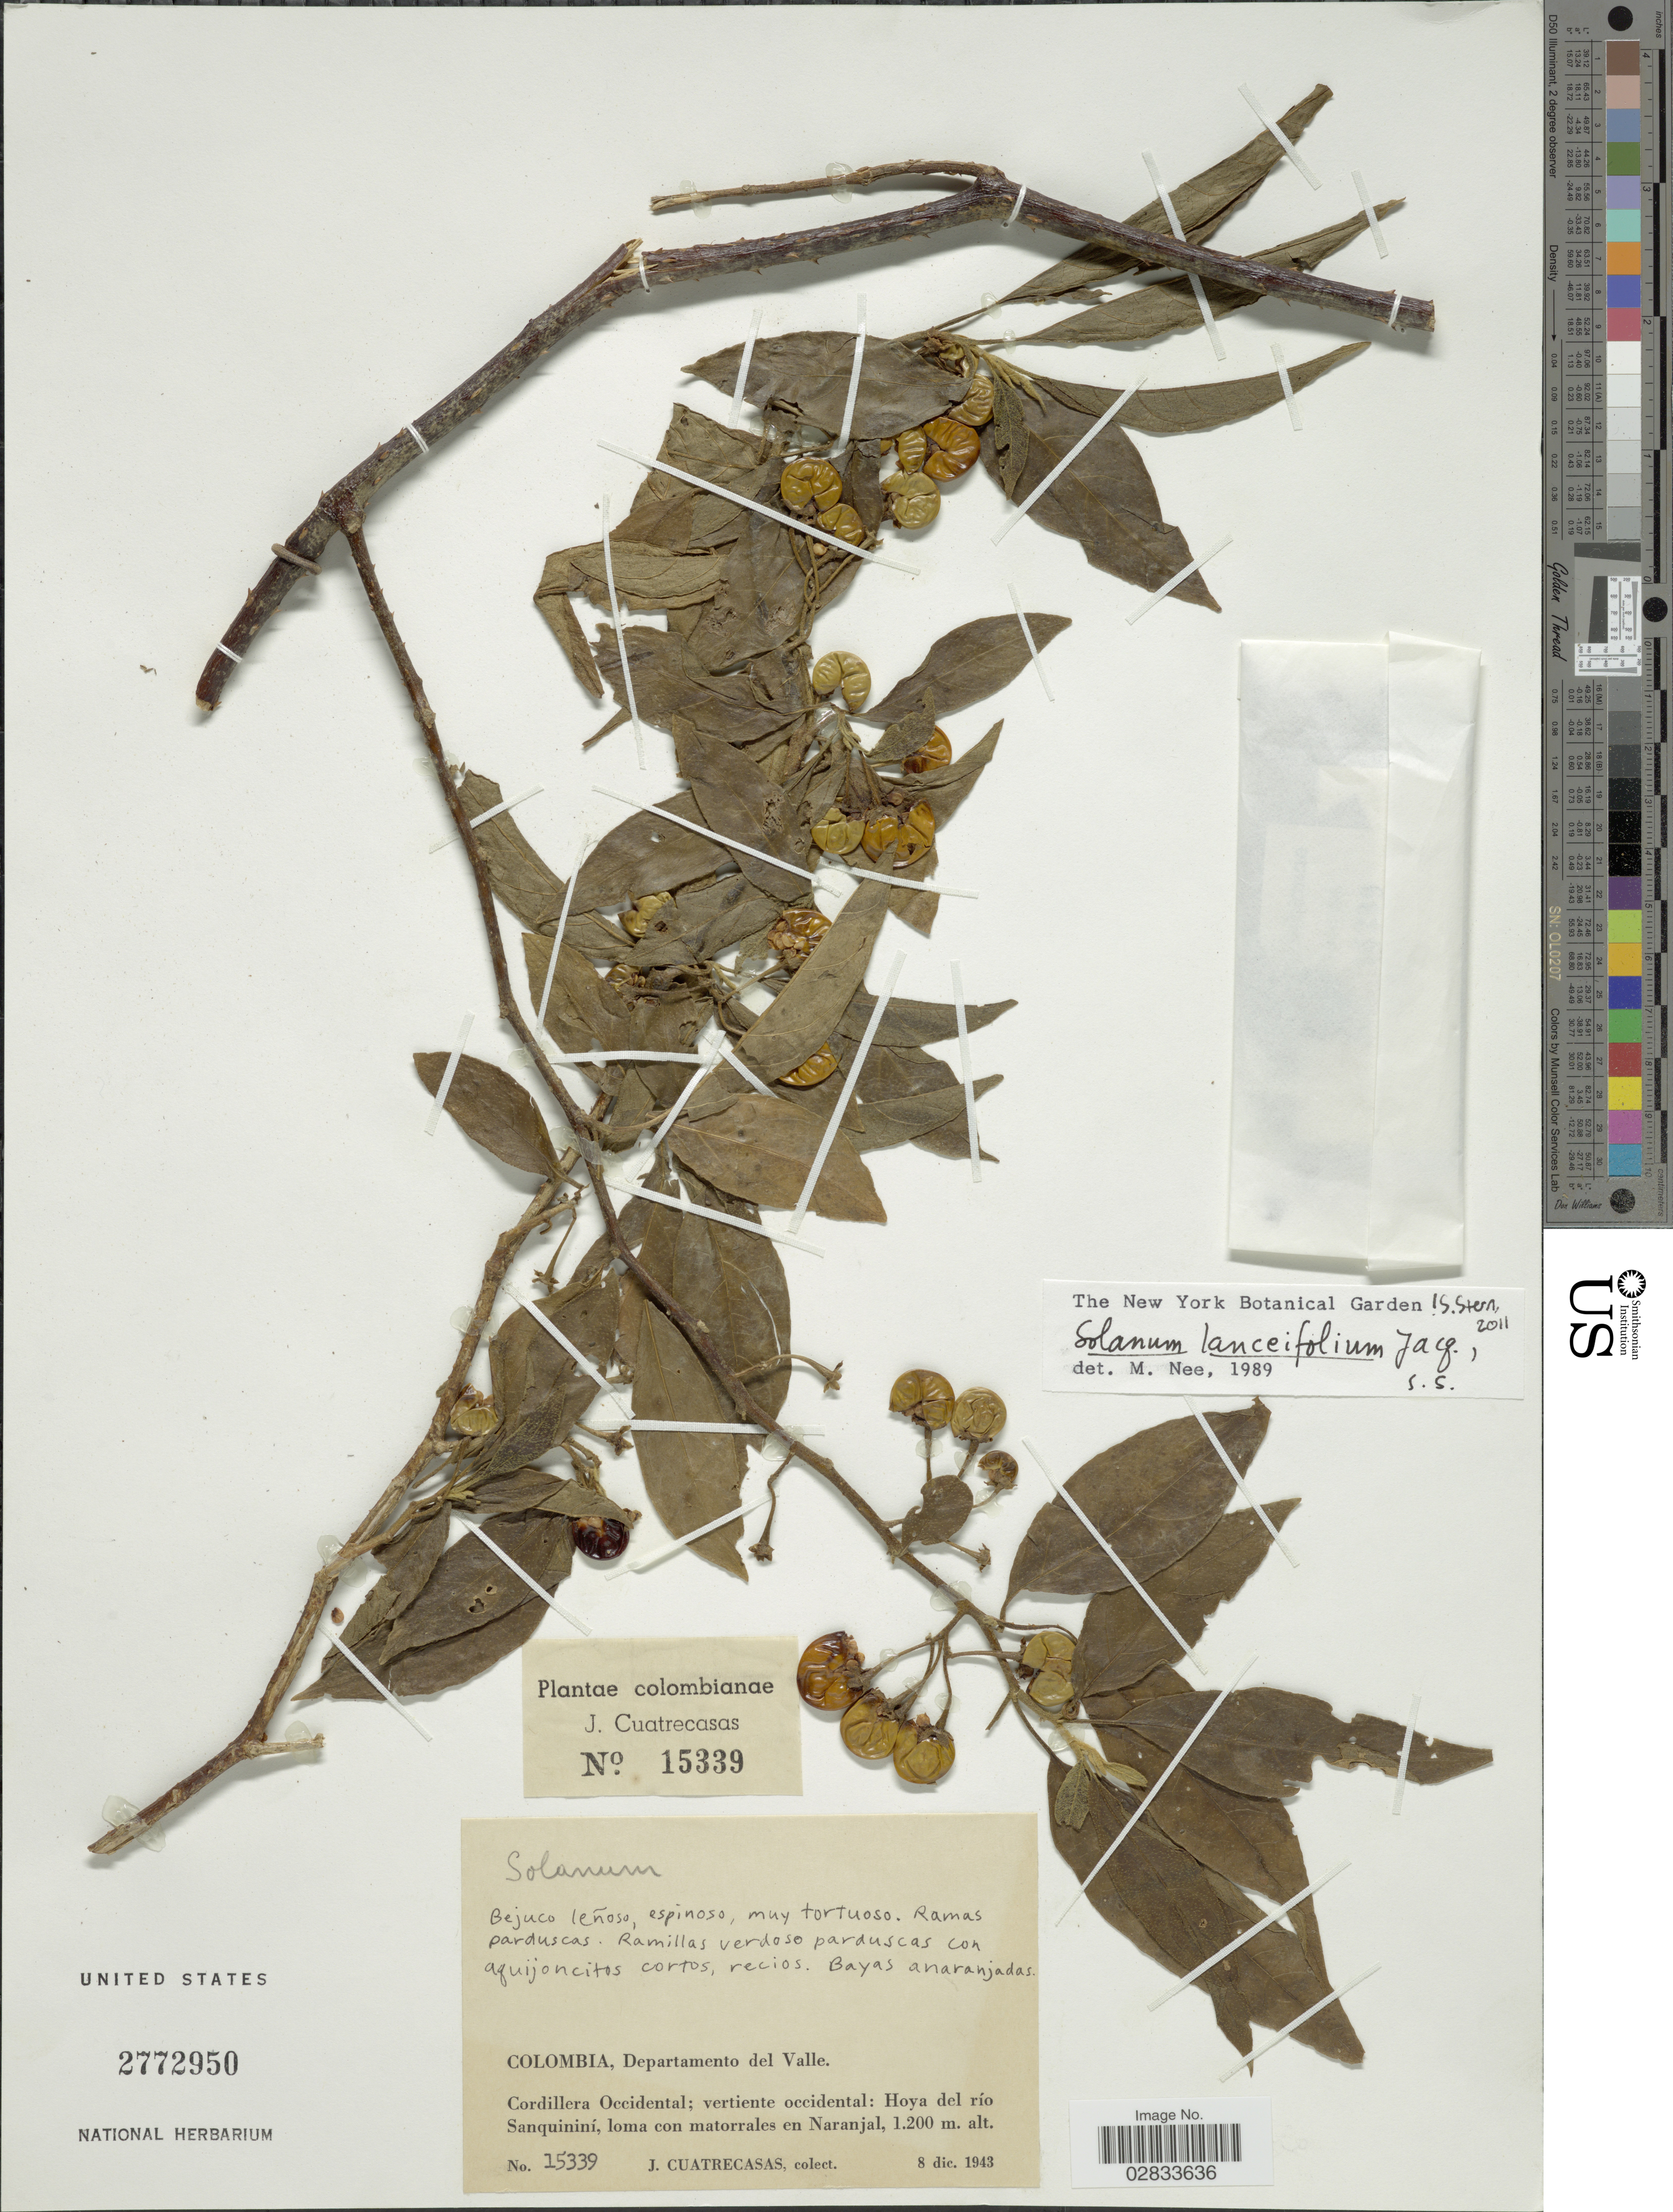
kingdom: Plantae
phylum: Tracheophyta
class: Magnoliopsida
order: Solanales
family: Solanaceae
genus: Solanum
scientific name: Solanum lanceifolium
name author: Jacq.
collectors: J. Cuatrecasas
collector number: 15339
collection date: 1943-12-08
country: Colombia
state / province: Valle del Cauca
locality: Departamento del Valle. Cordillera Occidental; vertiente occidental: Hoya del río Sanquininí, loma con matorrales en Naranjal.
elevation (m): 1200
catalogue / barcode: US 2772950